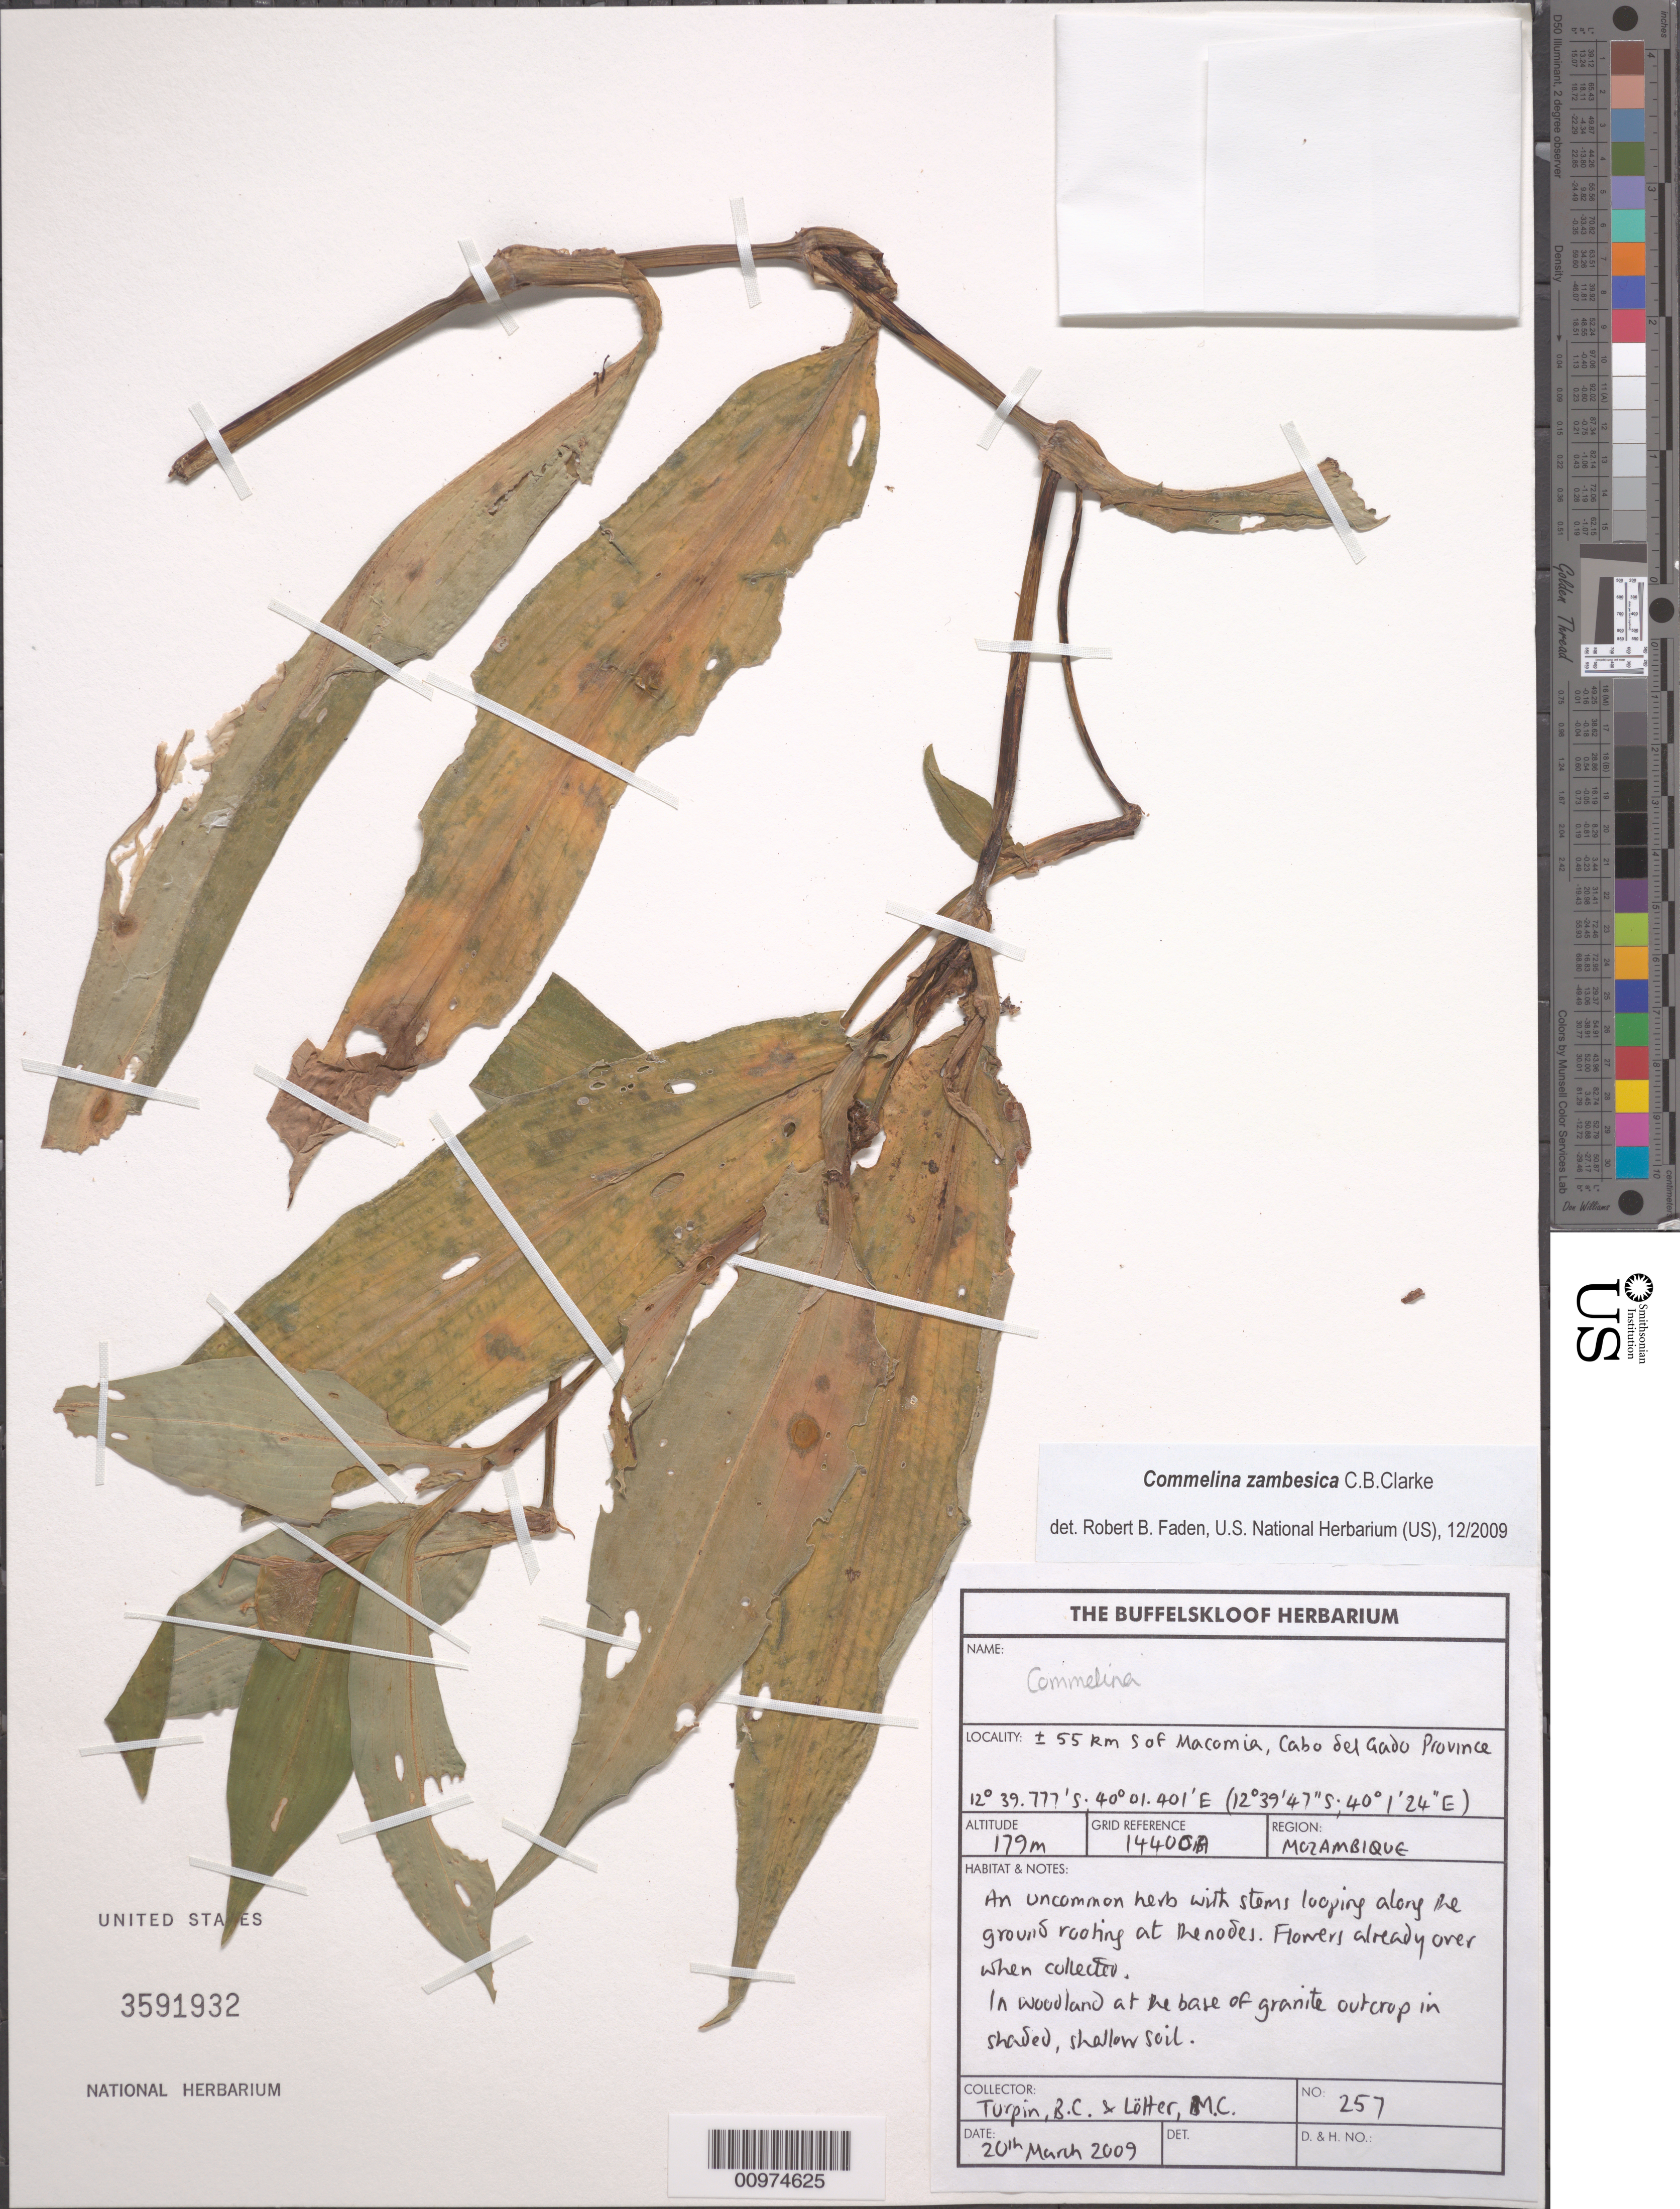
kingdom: Plantae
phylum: Tracheophyta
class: Liliopsida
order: Commelinales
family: Commelinaceae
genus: Commelina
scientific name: Commelina zambesica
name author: C.B. Clarke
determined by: Faden, Robert B., (US), Smithsonian Institution - National Museum of Natural History (UNITED STATES)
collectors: B. C. Turpin & M. Lötter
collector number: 257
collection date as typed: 20 Mar 2009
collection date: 2009-03-20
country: Mozambique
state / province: Cabo Delgado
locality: ±55 km S of Macomia.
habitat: In woodland at the base of granite outcrop in shaded, shallow soil.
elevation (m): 179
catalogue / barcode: US 3591932